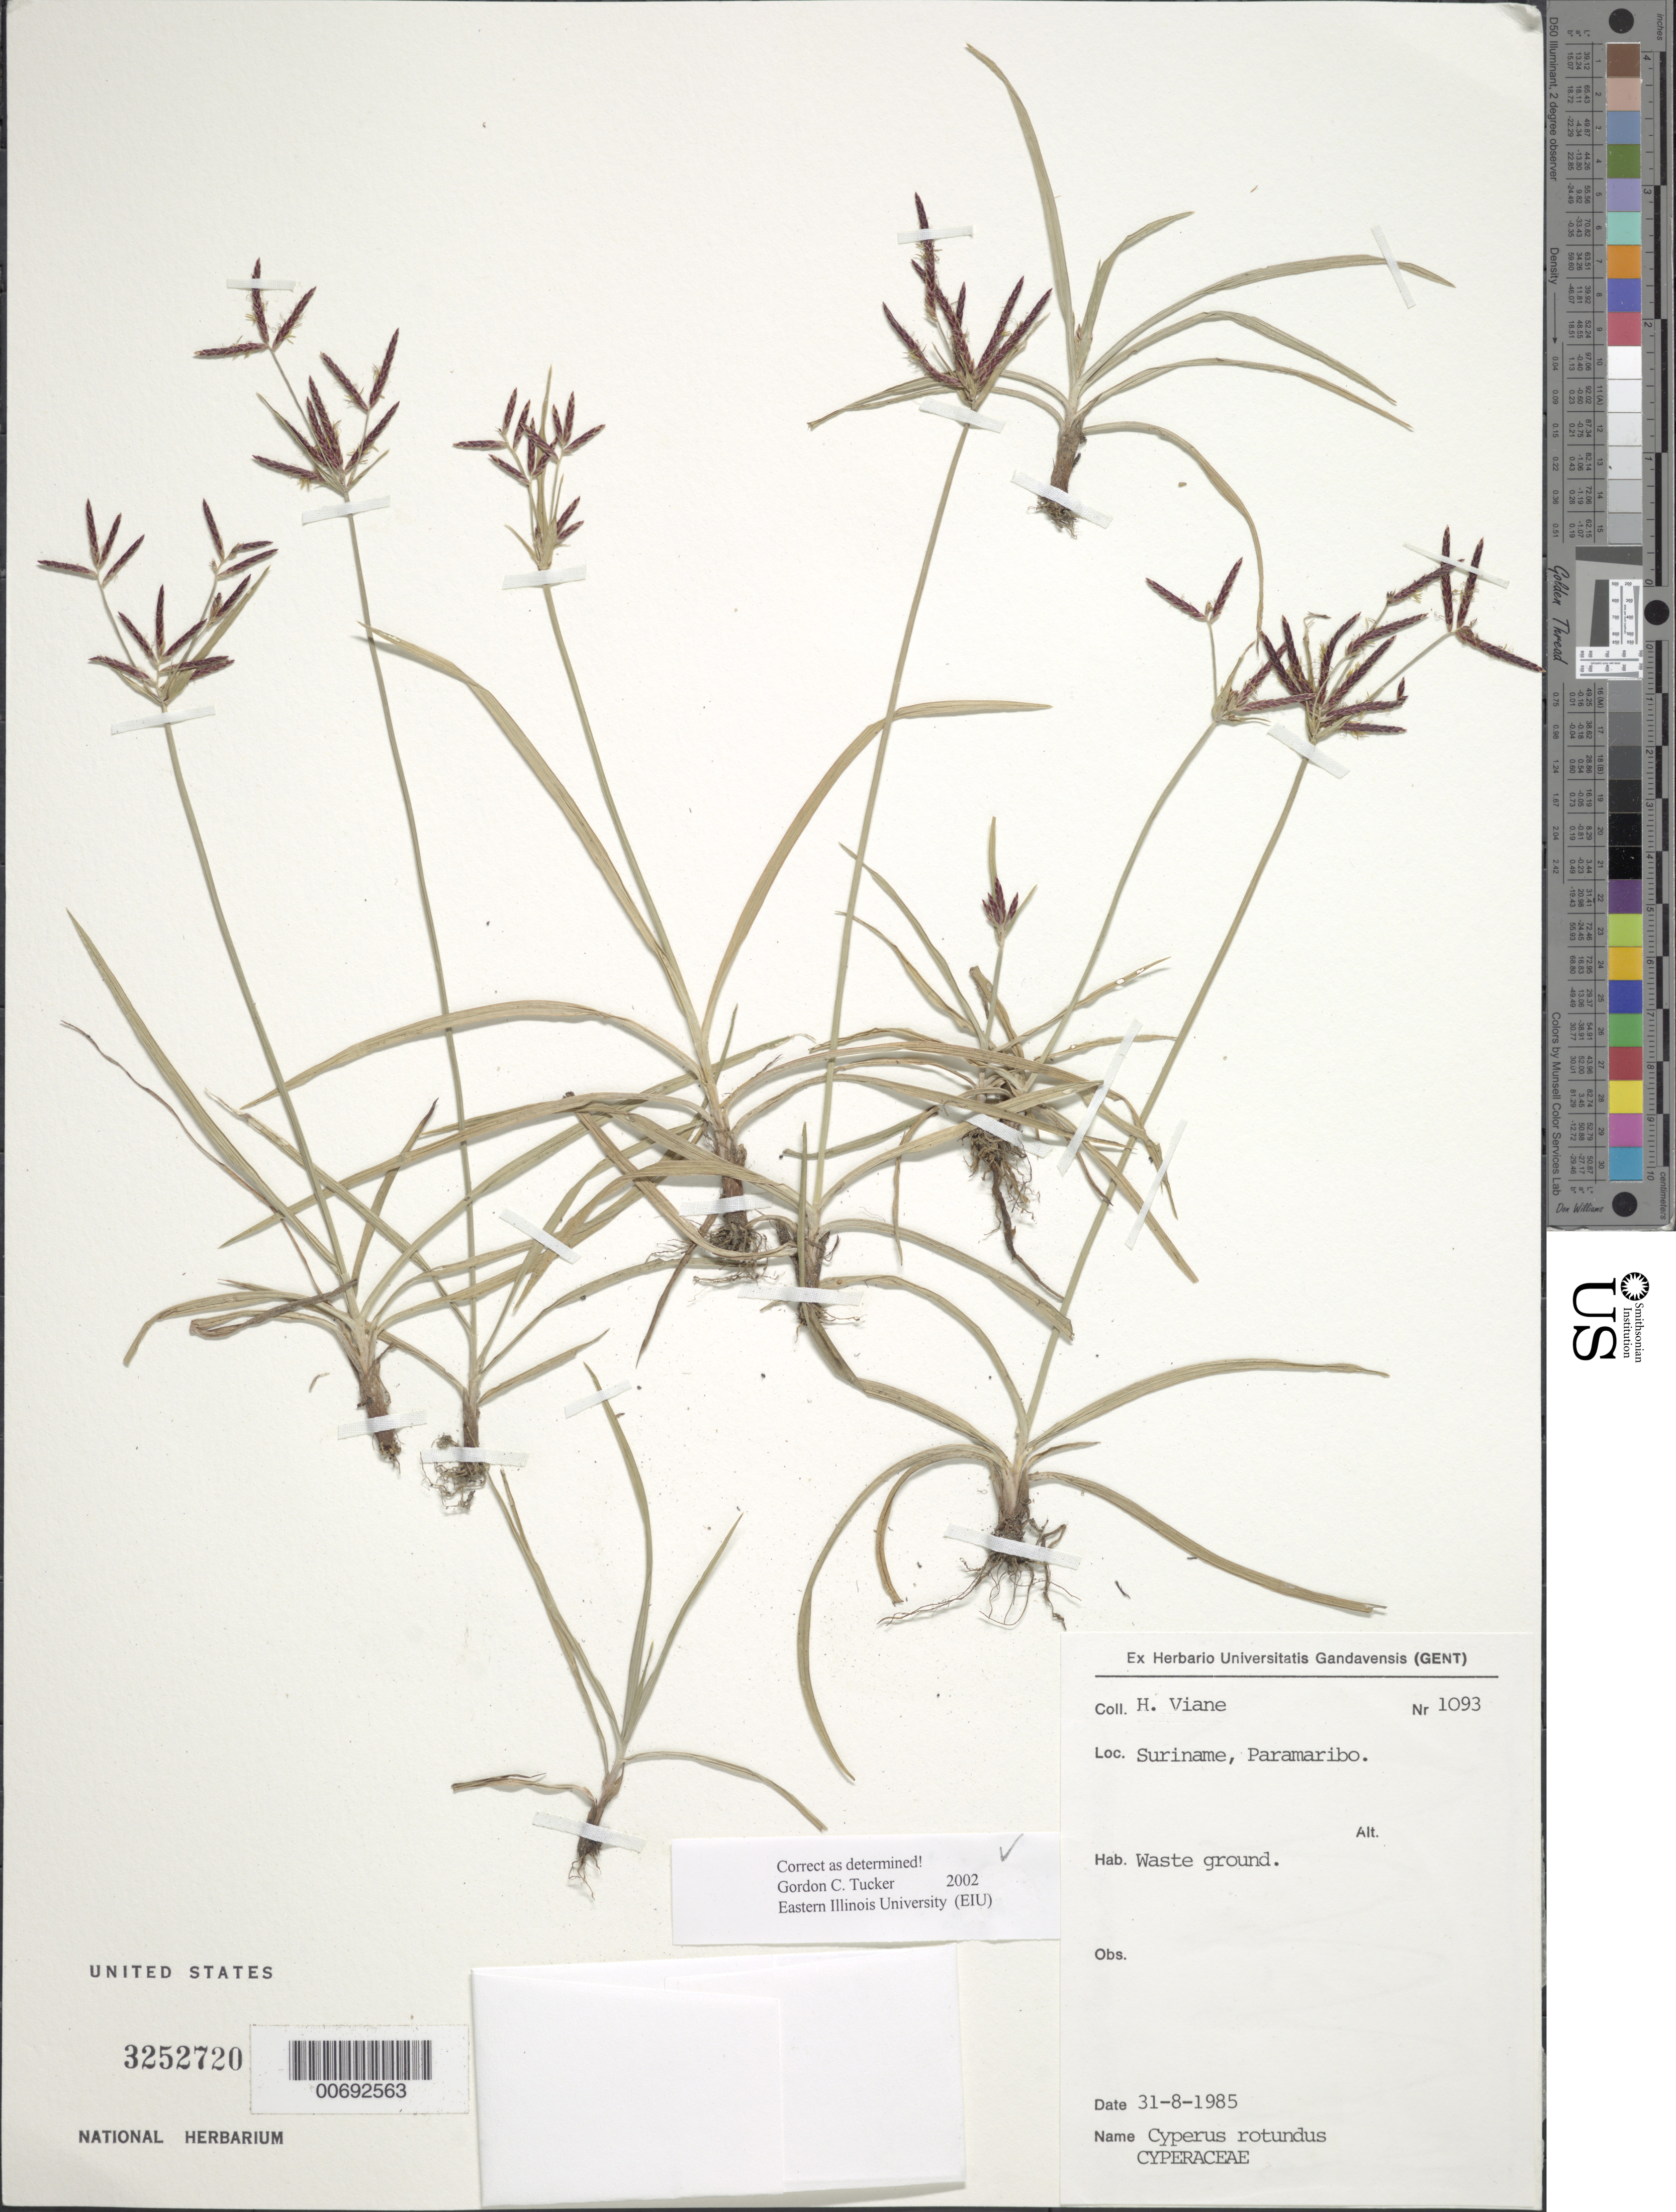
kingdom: Plantae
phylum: Tracheophyta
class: Liliopsida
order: Poales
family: Cyperaceae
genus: Cyperus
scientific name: Cyperus rotundus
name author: L.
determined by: Tucker, G. C.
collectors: H. Viane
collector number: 1093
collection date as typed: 31-Aug-85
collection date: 1985-08-31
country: Suriname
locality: Paramaribo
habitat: Waste ground.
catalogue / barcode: US 3252720